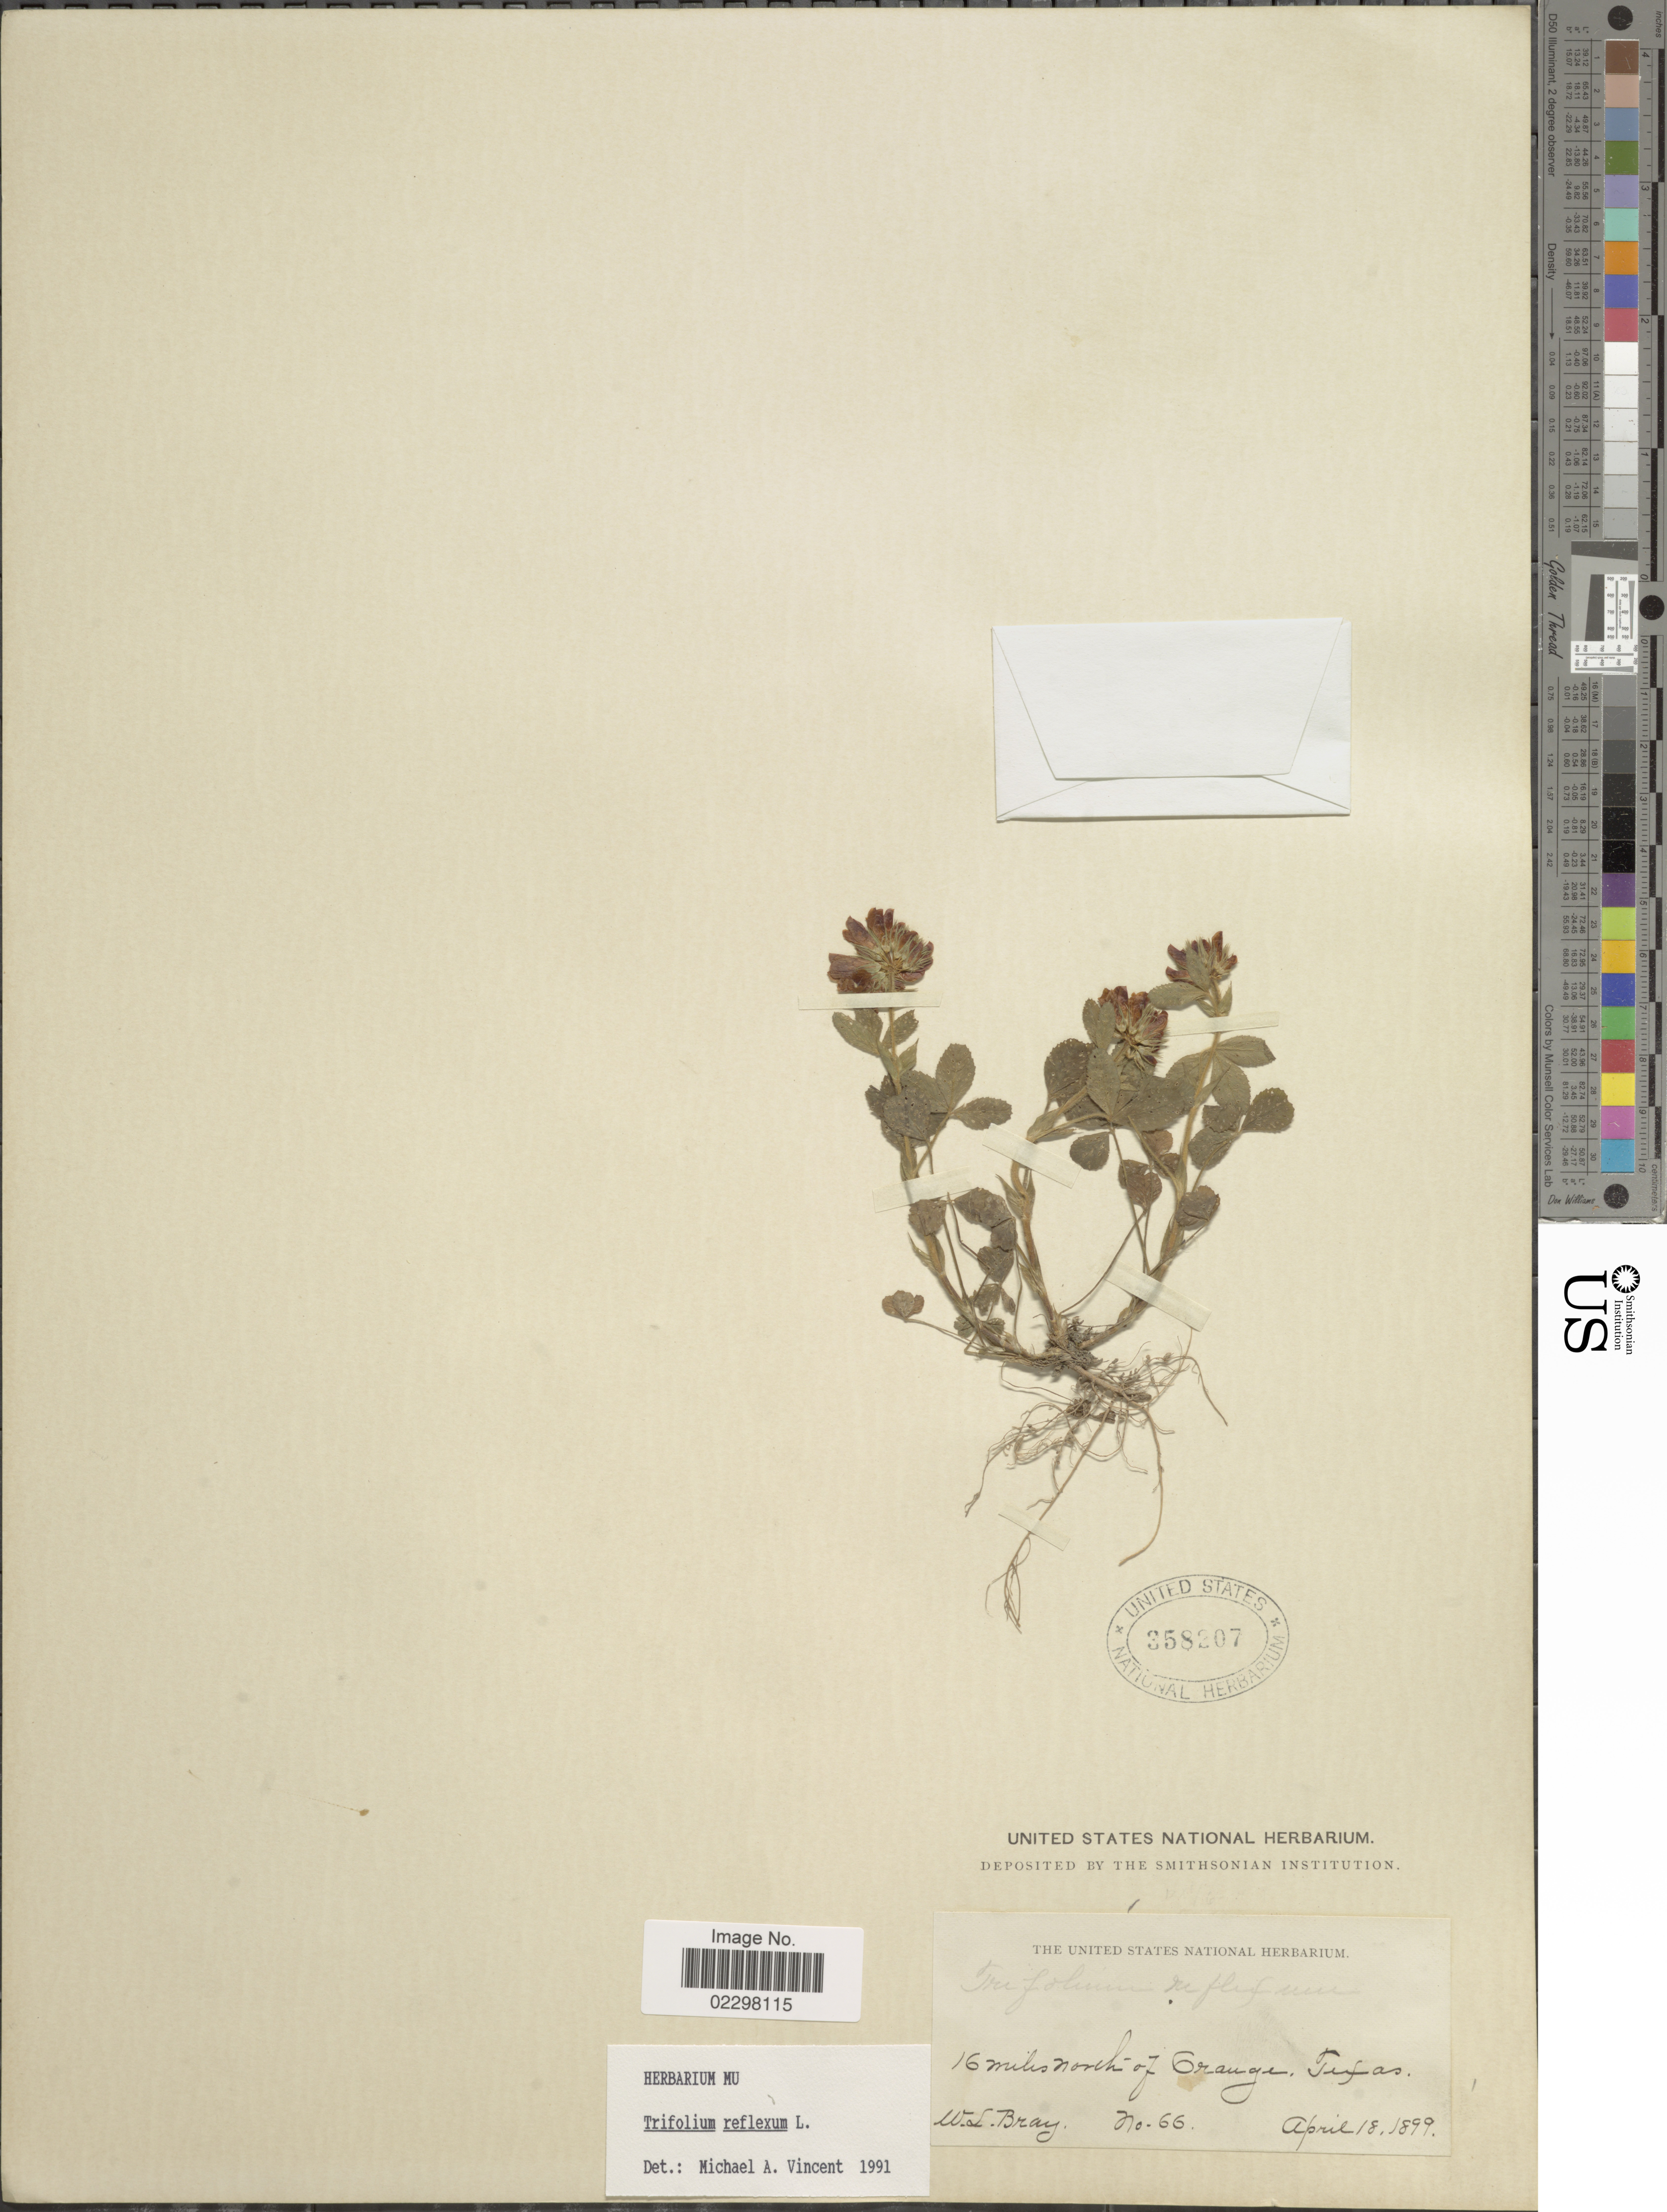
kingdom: Plantae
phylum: Tracheophyta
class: Magnoliopsida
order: Fabales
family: Fabaceae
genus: Trifolium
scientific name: Trifolium reflexum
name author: L.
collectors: W. L. Bray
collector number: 66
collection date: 1899-04-18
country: United States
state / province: Texas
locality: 16 miles north of Orange.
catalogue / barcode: US 358207